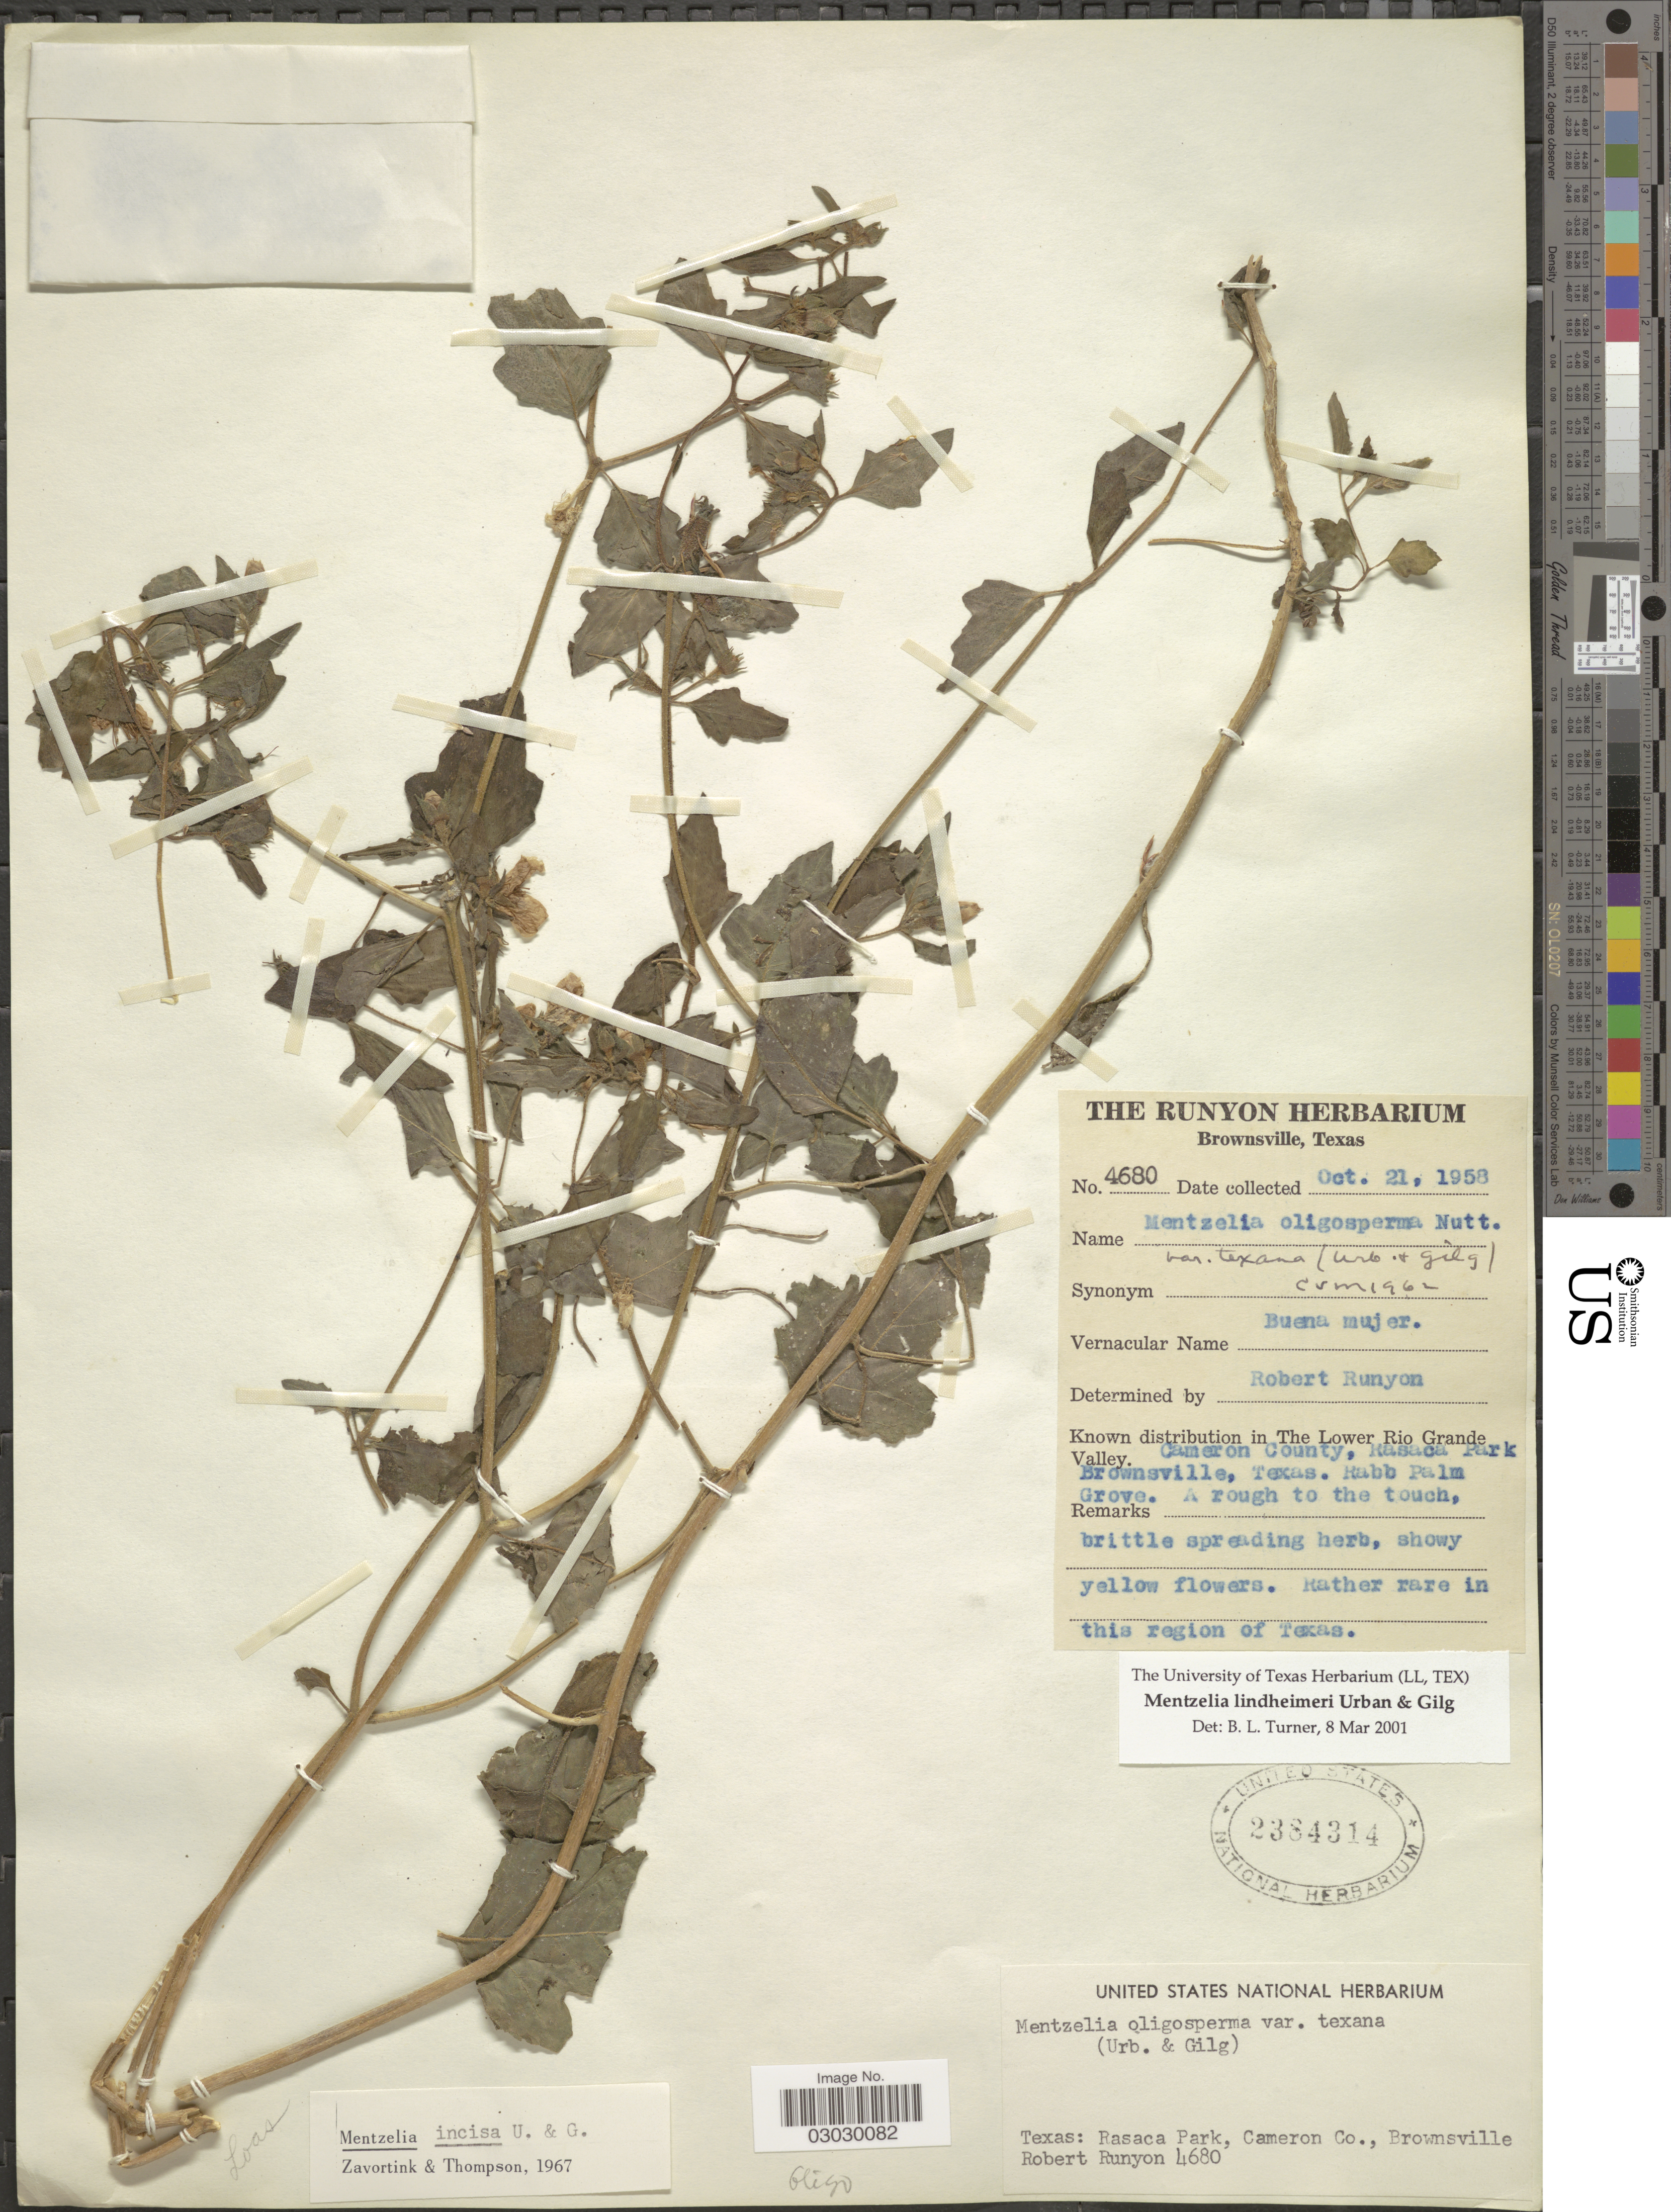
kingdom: Plantae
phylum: Tracheophyta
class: Magnoliopsida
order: Cornales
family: Loasaceae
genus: Mentzelia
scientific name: Mentzelia oligosperma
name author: Nutt. ex Sims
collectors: R. Runyon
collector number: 4680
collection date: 1958-10-21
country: United States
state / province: Texas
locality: Rasaca Park, Cameron Co., Brownsville. Rabb Palm Grove.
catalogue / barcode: US 2384314